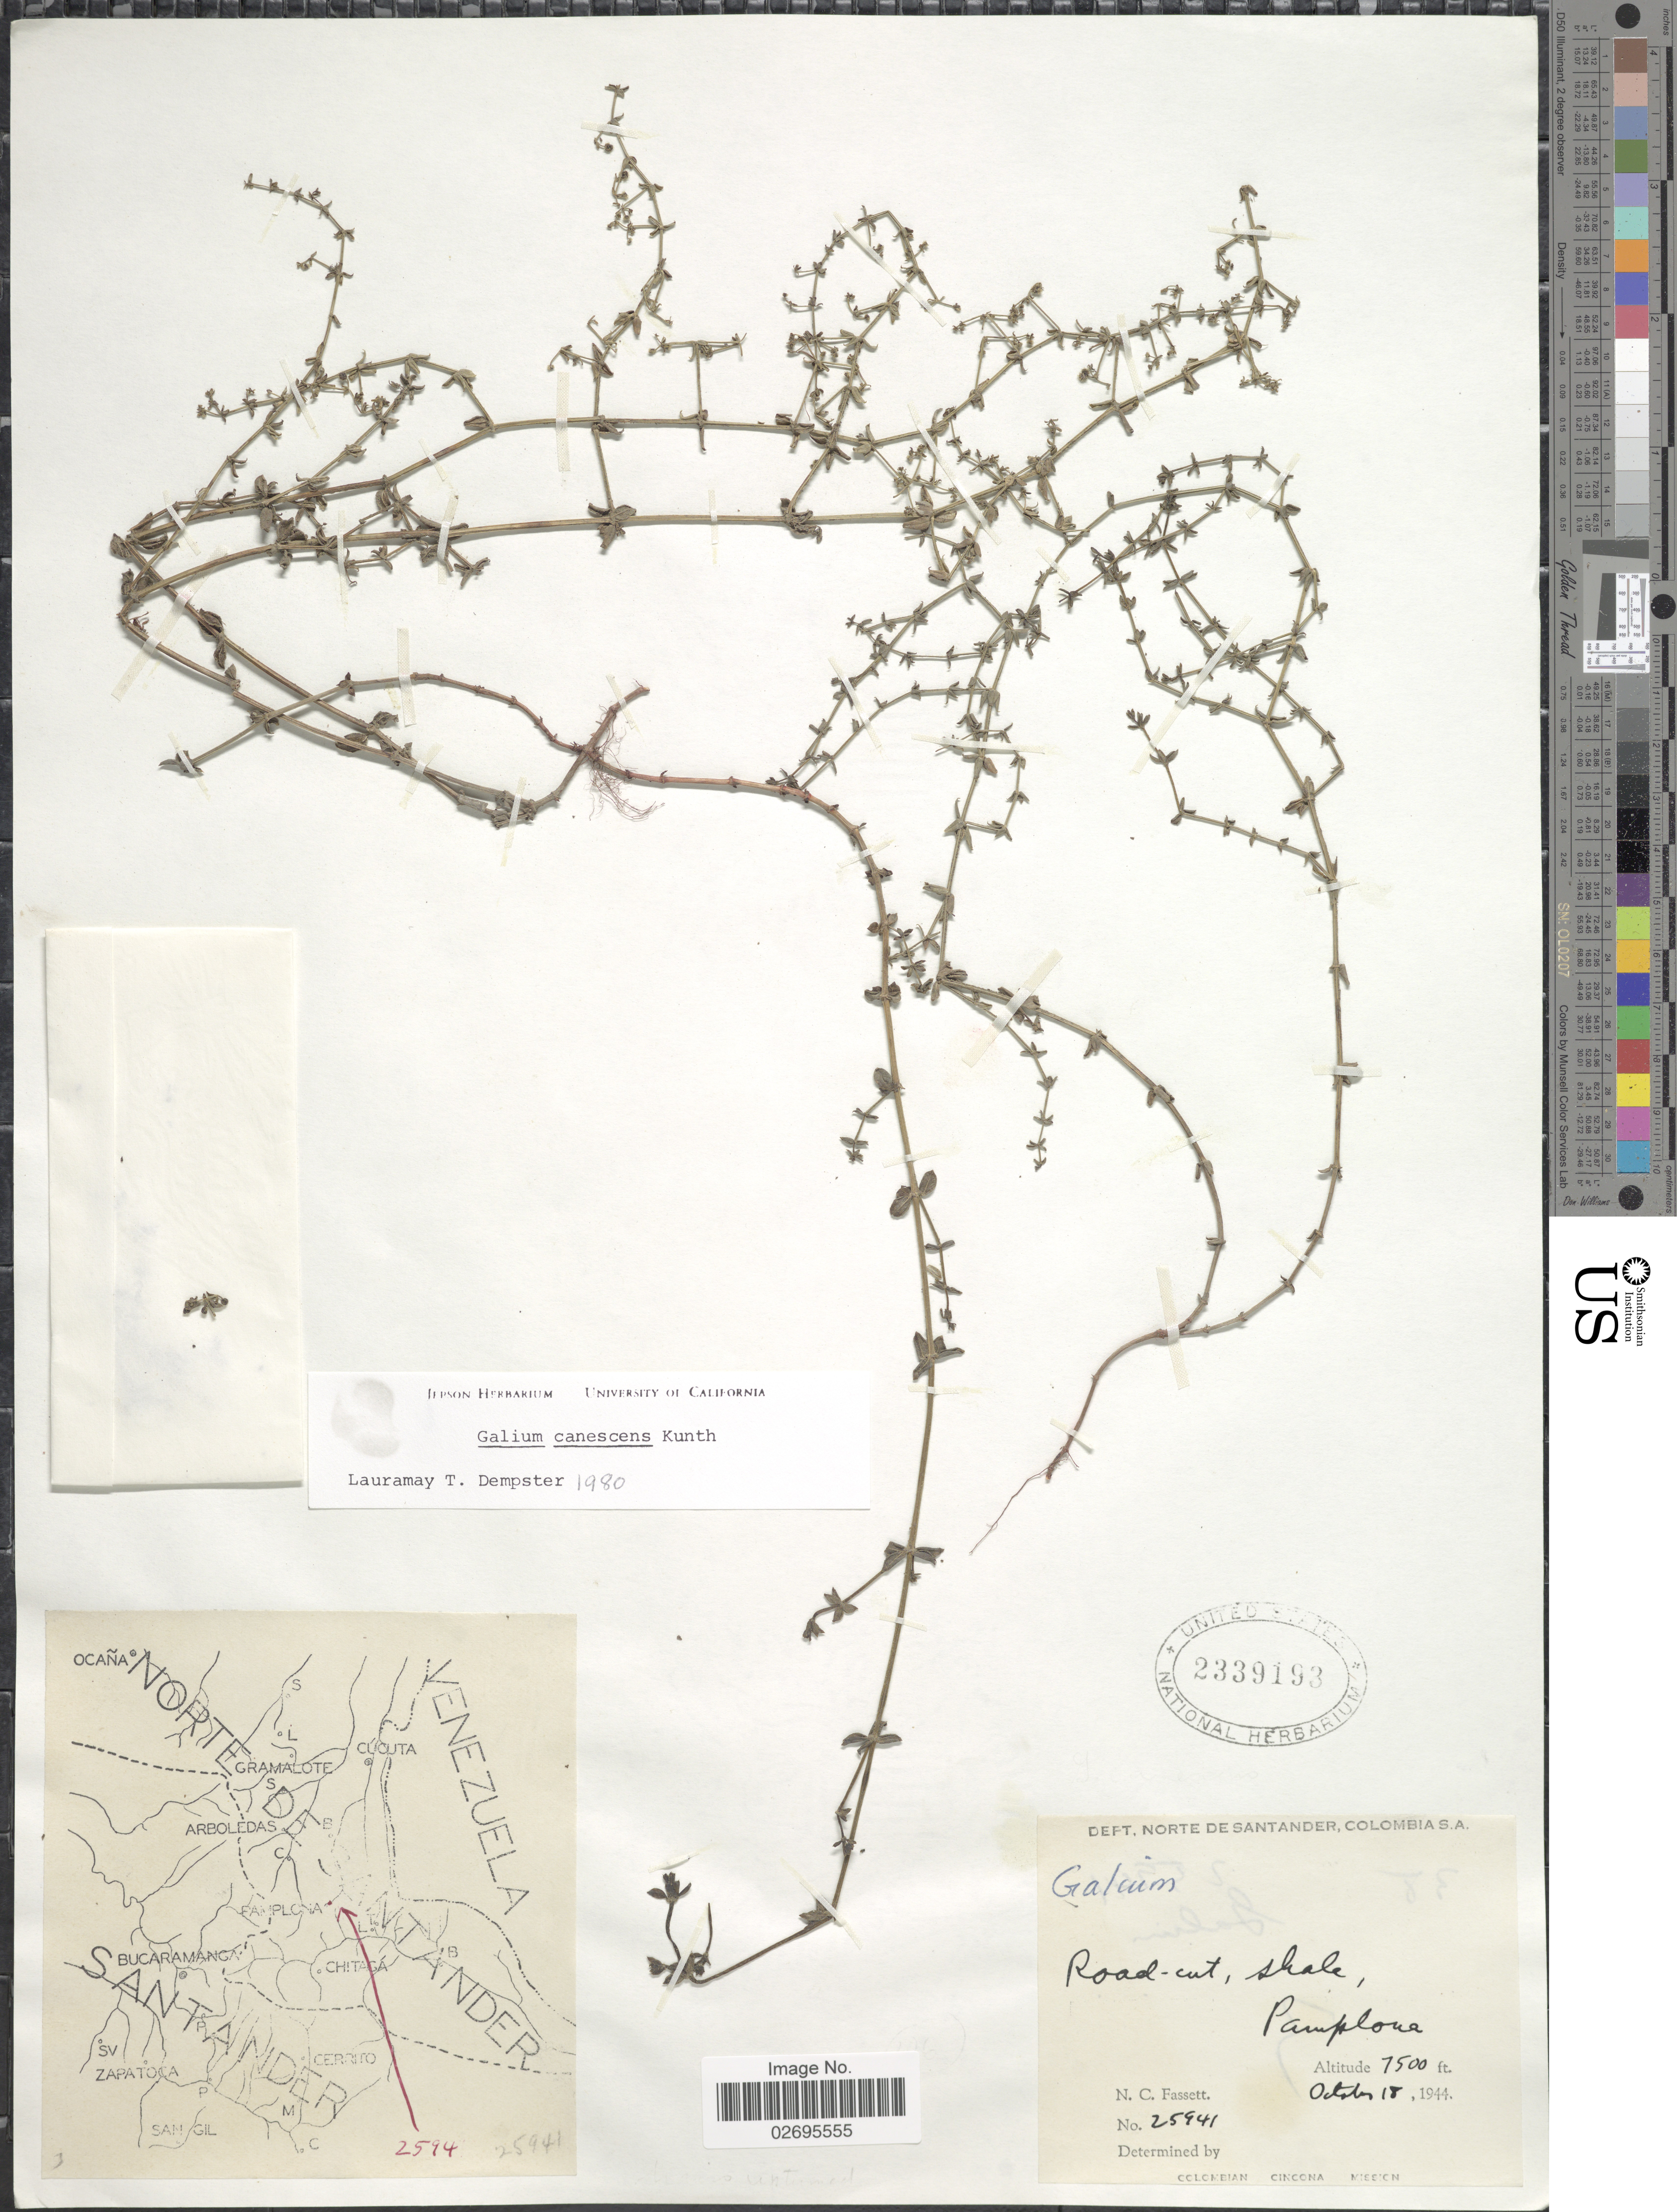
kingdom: Plantae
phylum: Tracheophyta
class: Magnoliopsida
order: Gentianales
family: Rubiaceae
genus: Galium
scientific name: Galium canescens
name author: Kunth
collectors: N. C. Fassett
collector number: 25941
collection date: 1944-10-18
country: Colombia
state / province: Norte de Santander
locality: Dept. Norte de Santander, Road-cut, shale, Pamplona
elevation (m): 2286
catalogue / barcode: US 2339193